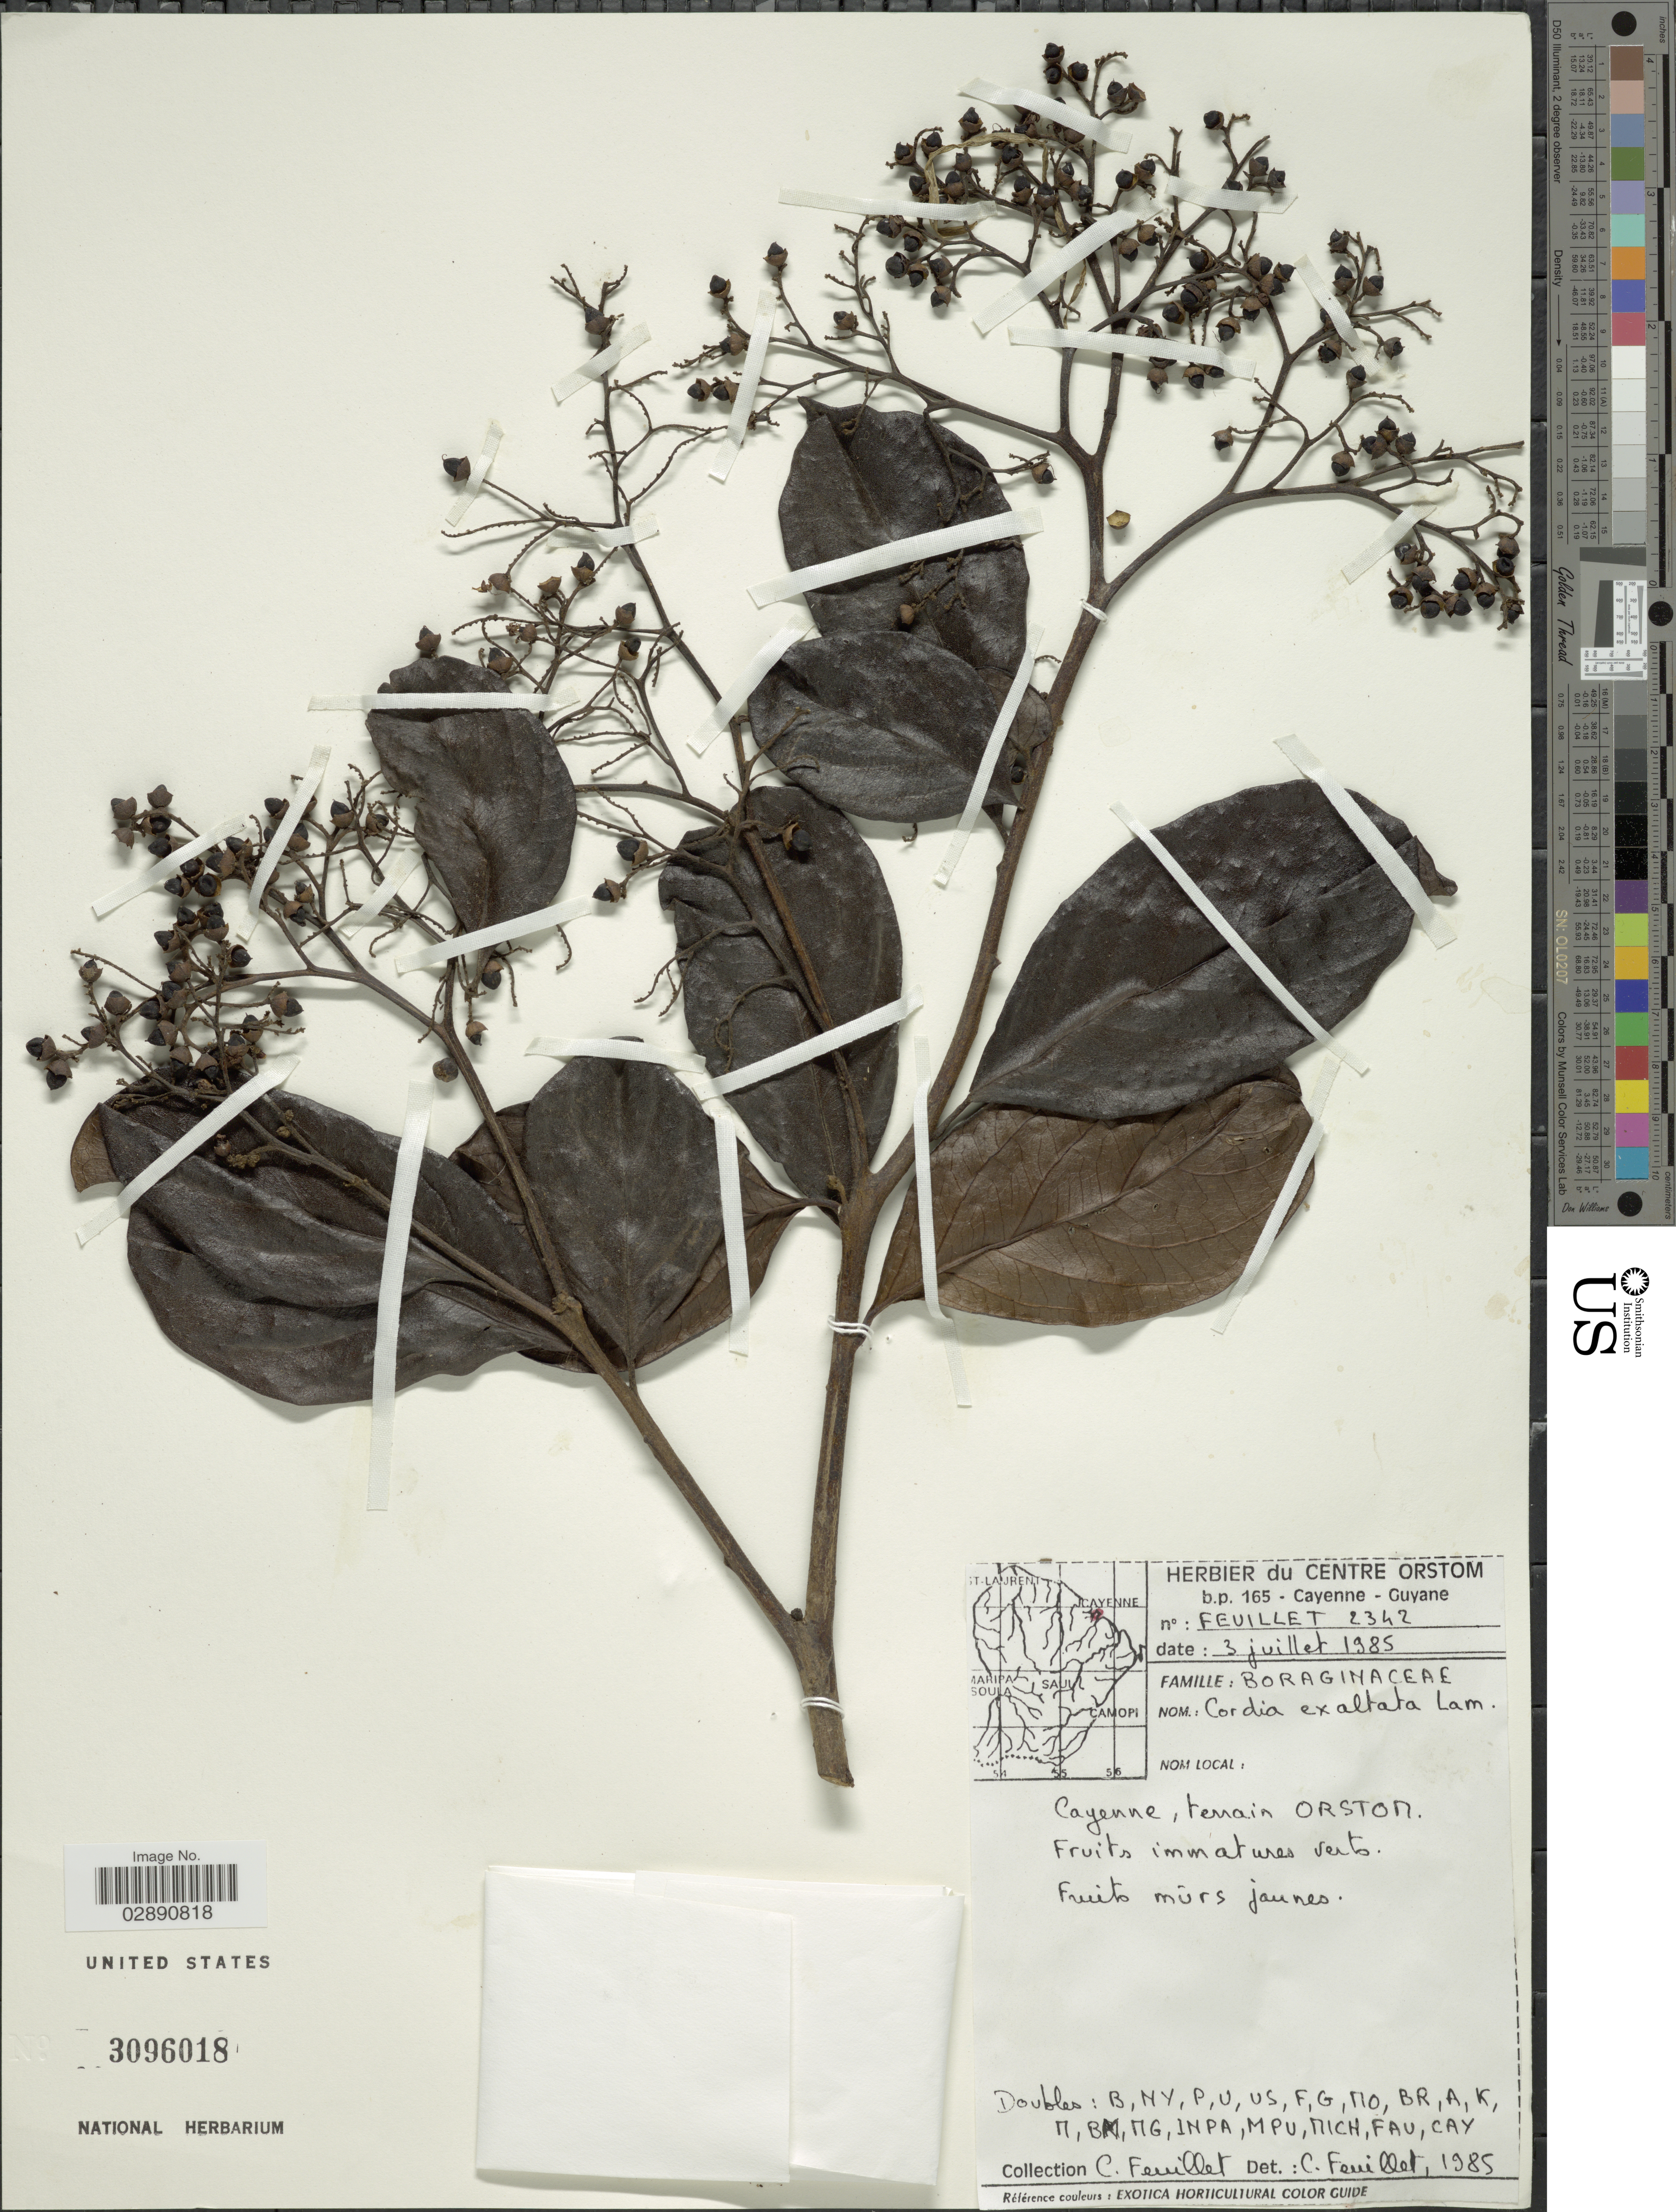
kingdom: Plantae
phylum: Tracheophyta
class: Magnoliopsida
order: Boraginales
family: Cordiaceae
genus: Cordia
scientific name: Cordia exaltata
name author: Lam.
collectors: C. Feuillet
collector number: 2342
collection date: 1985-07-03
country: French Guiana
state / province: Cayenne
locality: Terrain ORSTOM.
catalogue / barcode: US 3096018